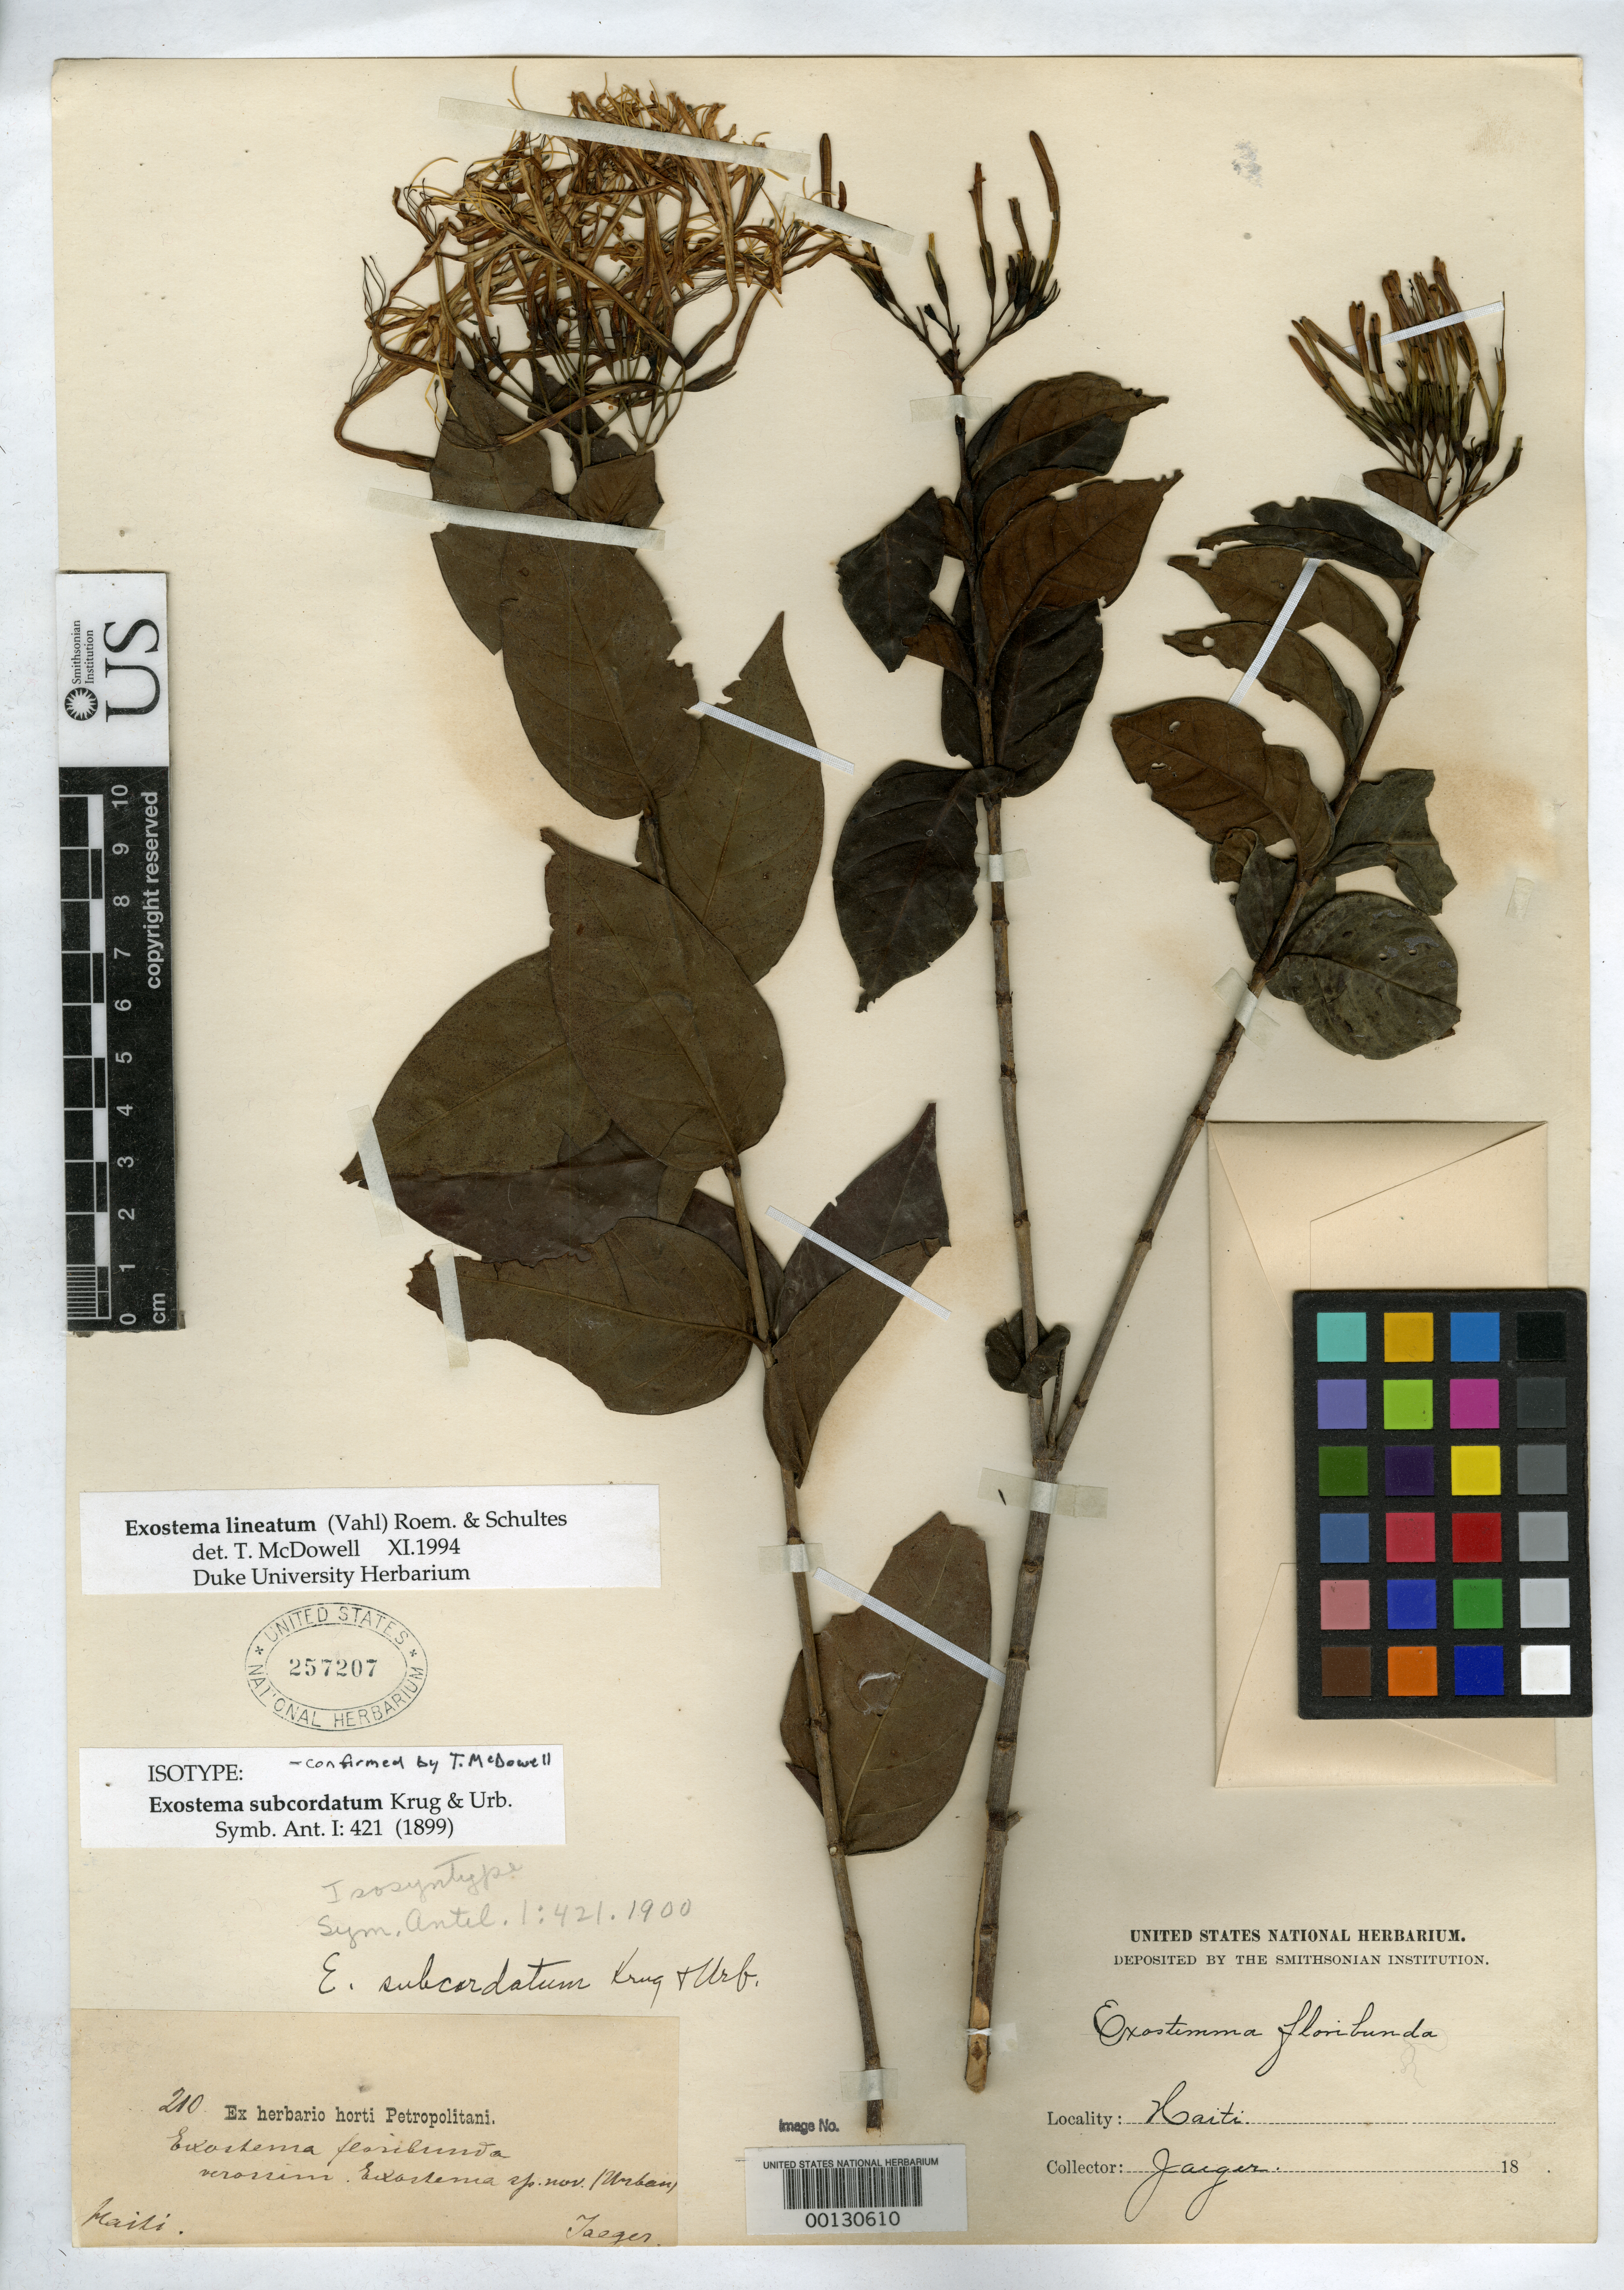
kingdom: Plantae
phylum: Tracheophyta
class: Magnoliopsida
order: Gentianales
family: Rubiaceae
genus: Exostema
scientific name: Exostema subcordatum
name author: Krug & Urb.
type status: Isosyntype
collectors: E. Jaeger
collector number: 210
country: Haiti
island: Hispaniola Island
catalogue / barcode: US 257207